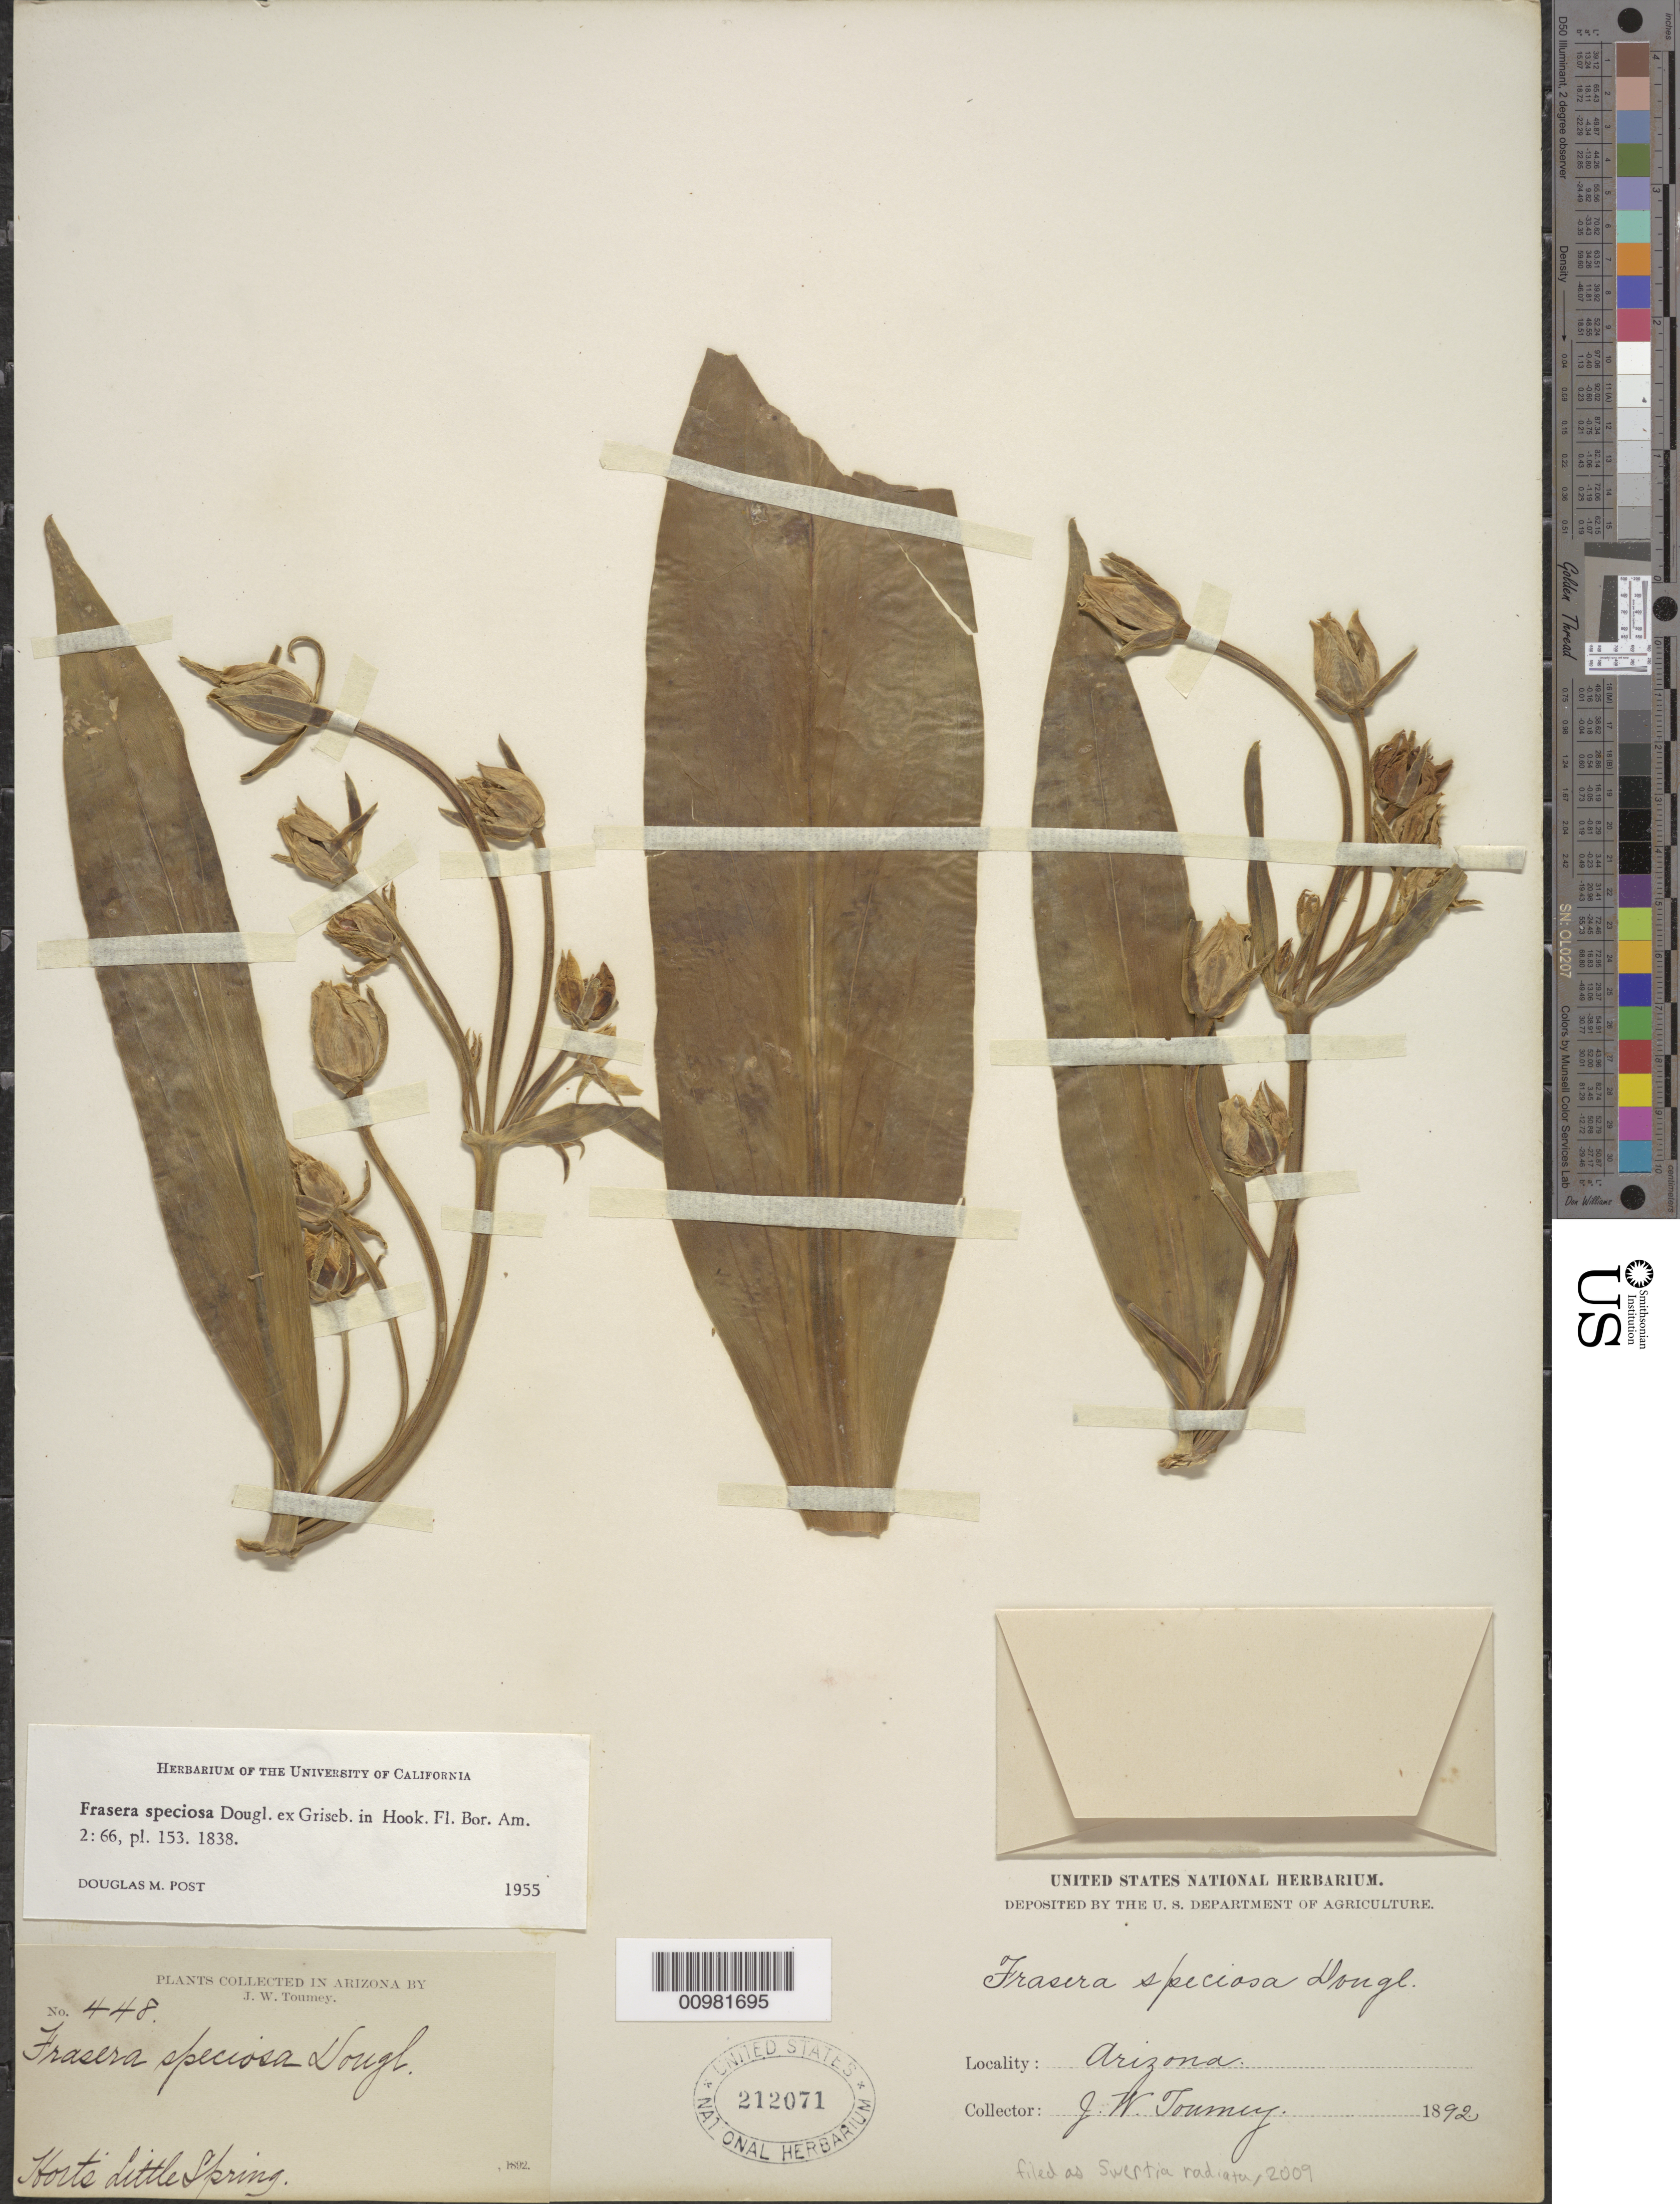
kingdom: Plantae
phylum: Tracheophyta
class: Magnoliopsida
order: Gentianales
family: Gentianaceae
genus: Swertia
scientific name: Swertia radiata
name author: (Kellogg) Kuntze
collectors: J. W. Toumey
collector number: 448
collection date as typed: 1892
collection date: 1892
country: United States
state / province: Arizona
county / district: Coconino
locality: Little Spring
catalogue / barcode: US 212071